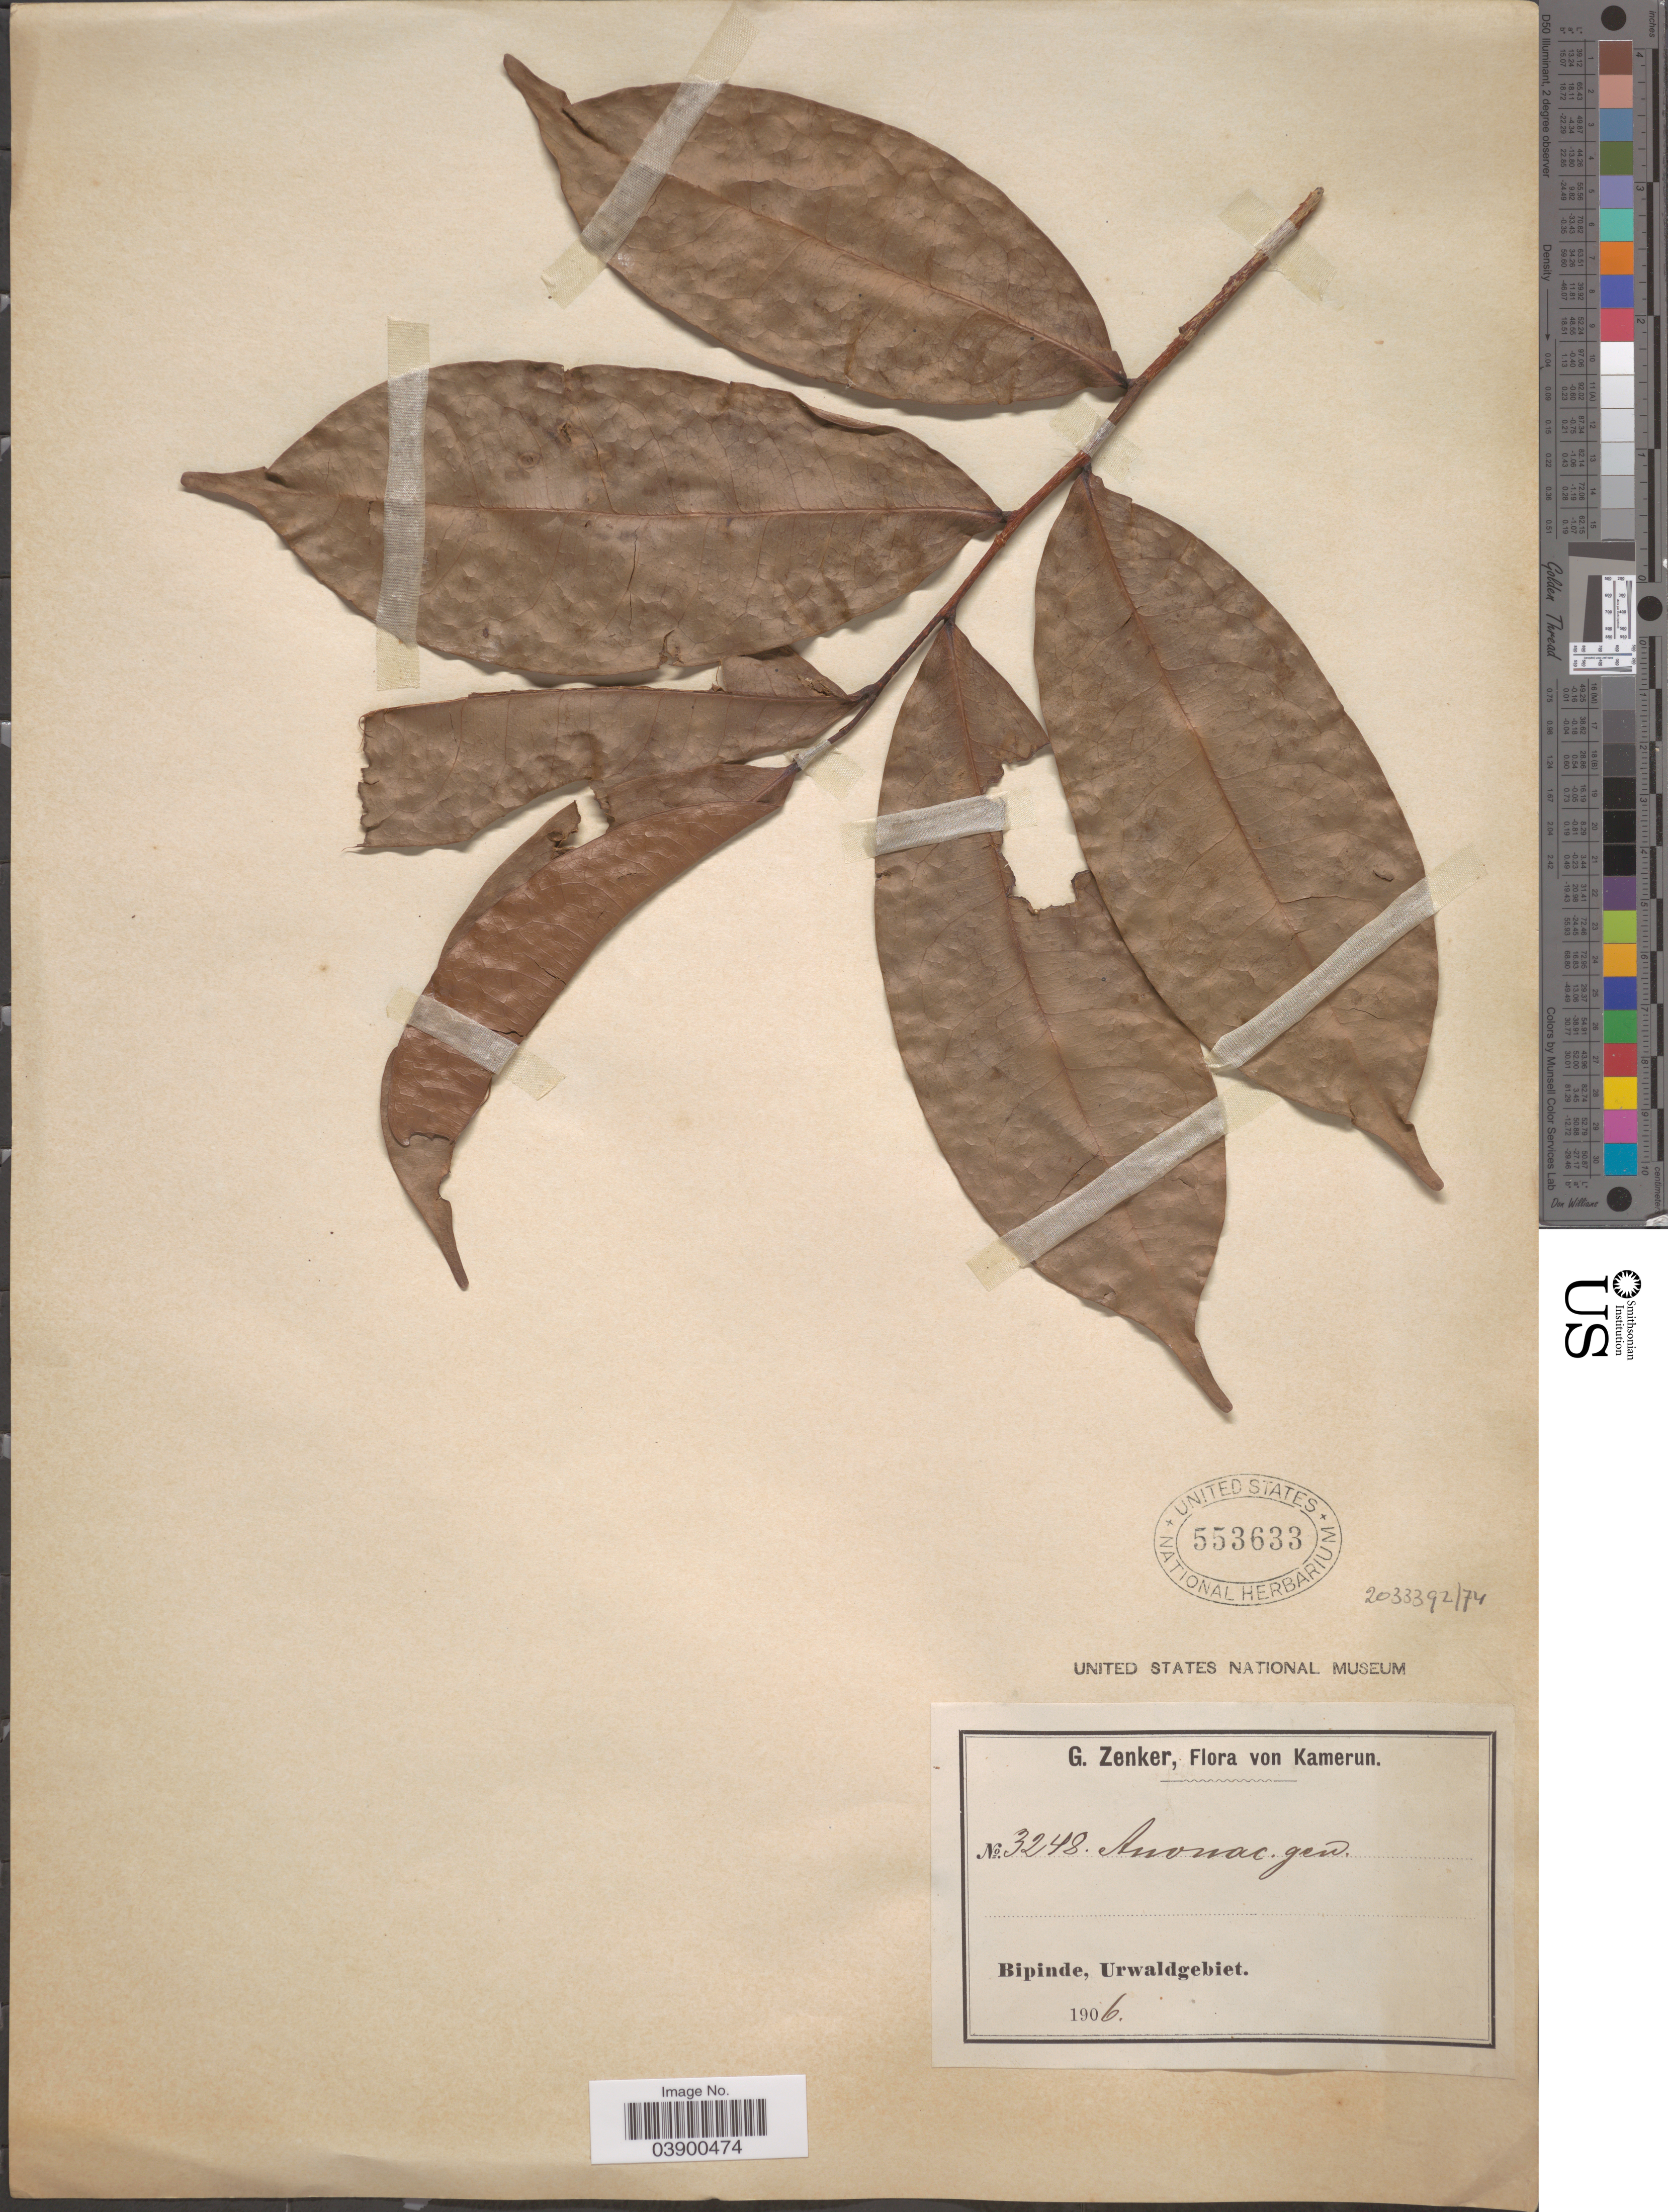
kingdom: Plantae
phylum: Tracheophyta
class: Magnoliopsida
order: Magnoliales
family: Annonaceae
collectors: G. A. Zenker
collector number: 3248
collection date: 1906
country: Cameroon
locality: Kamerun. Bipinde, Urwaldgebiet.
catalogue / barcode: US 553633